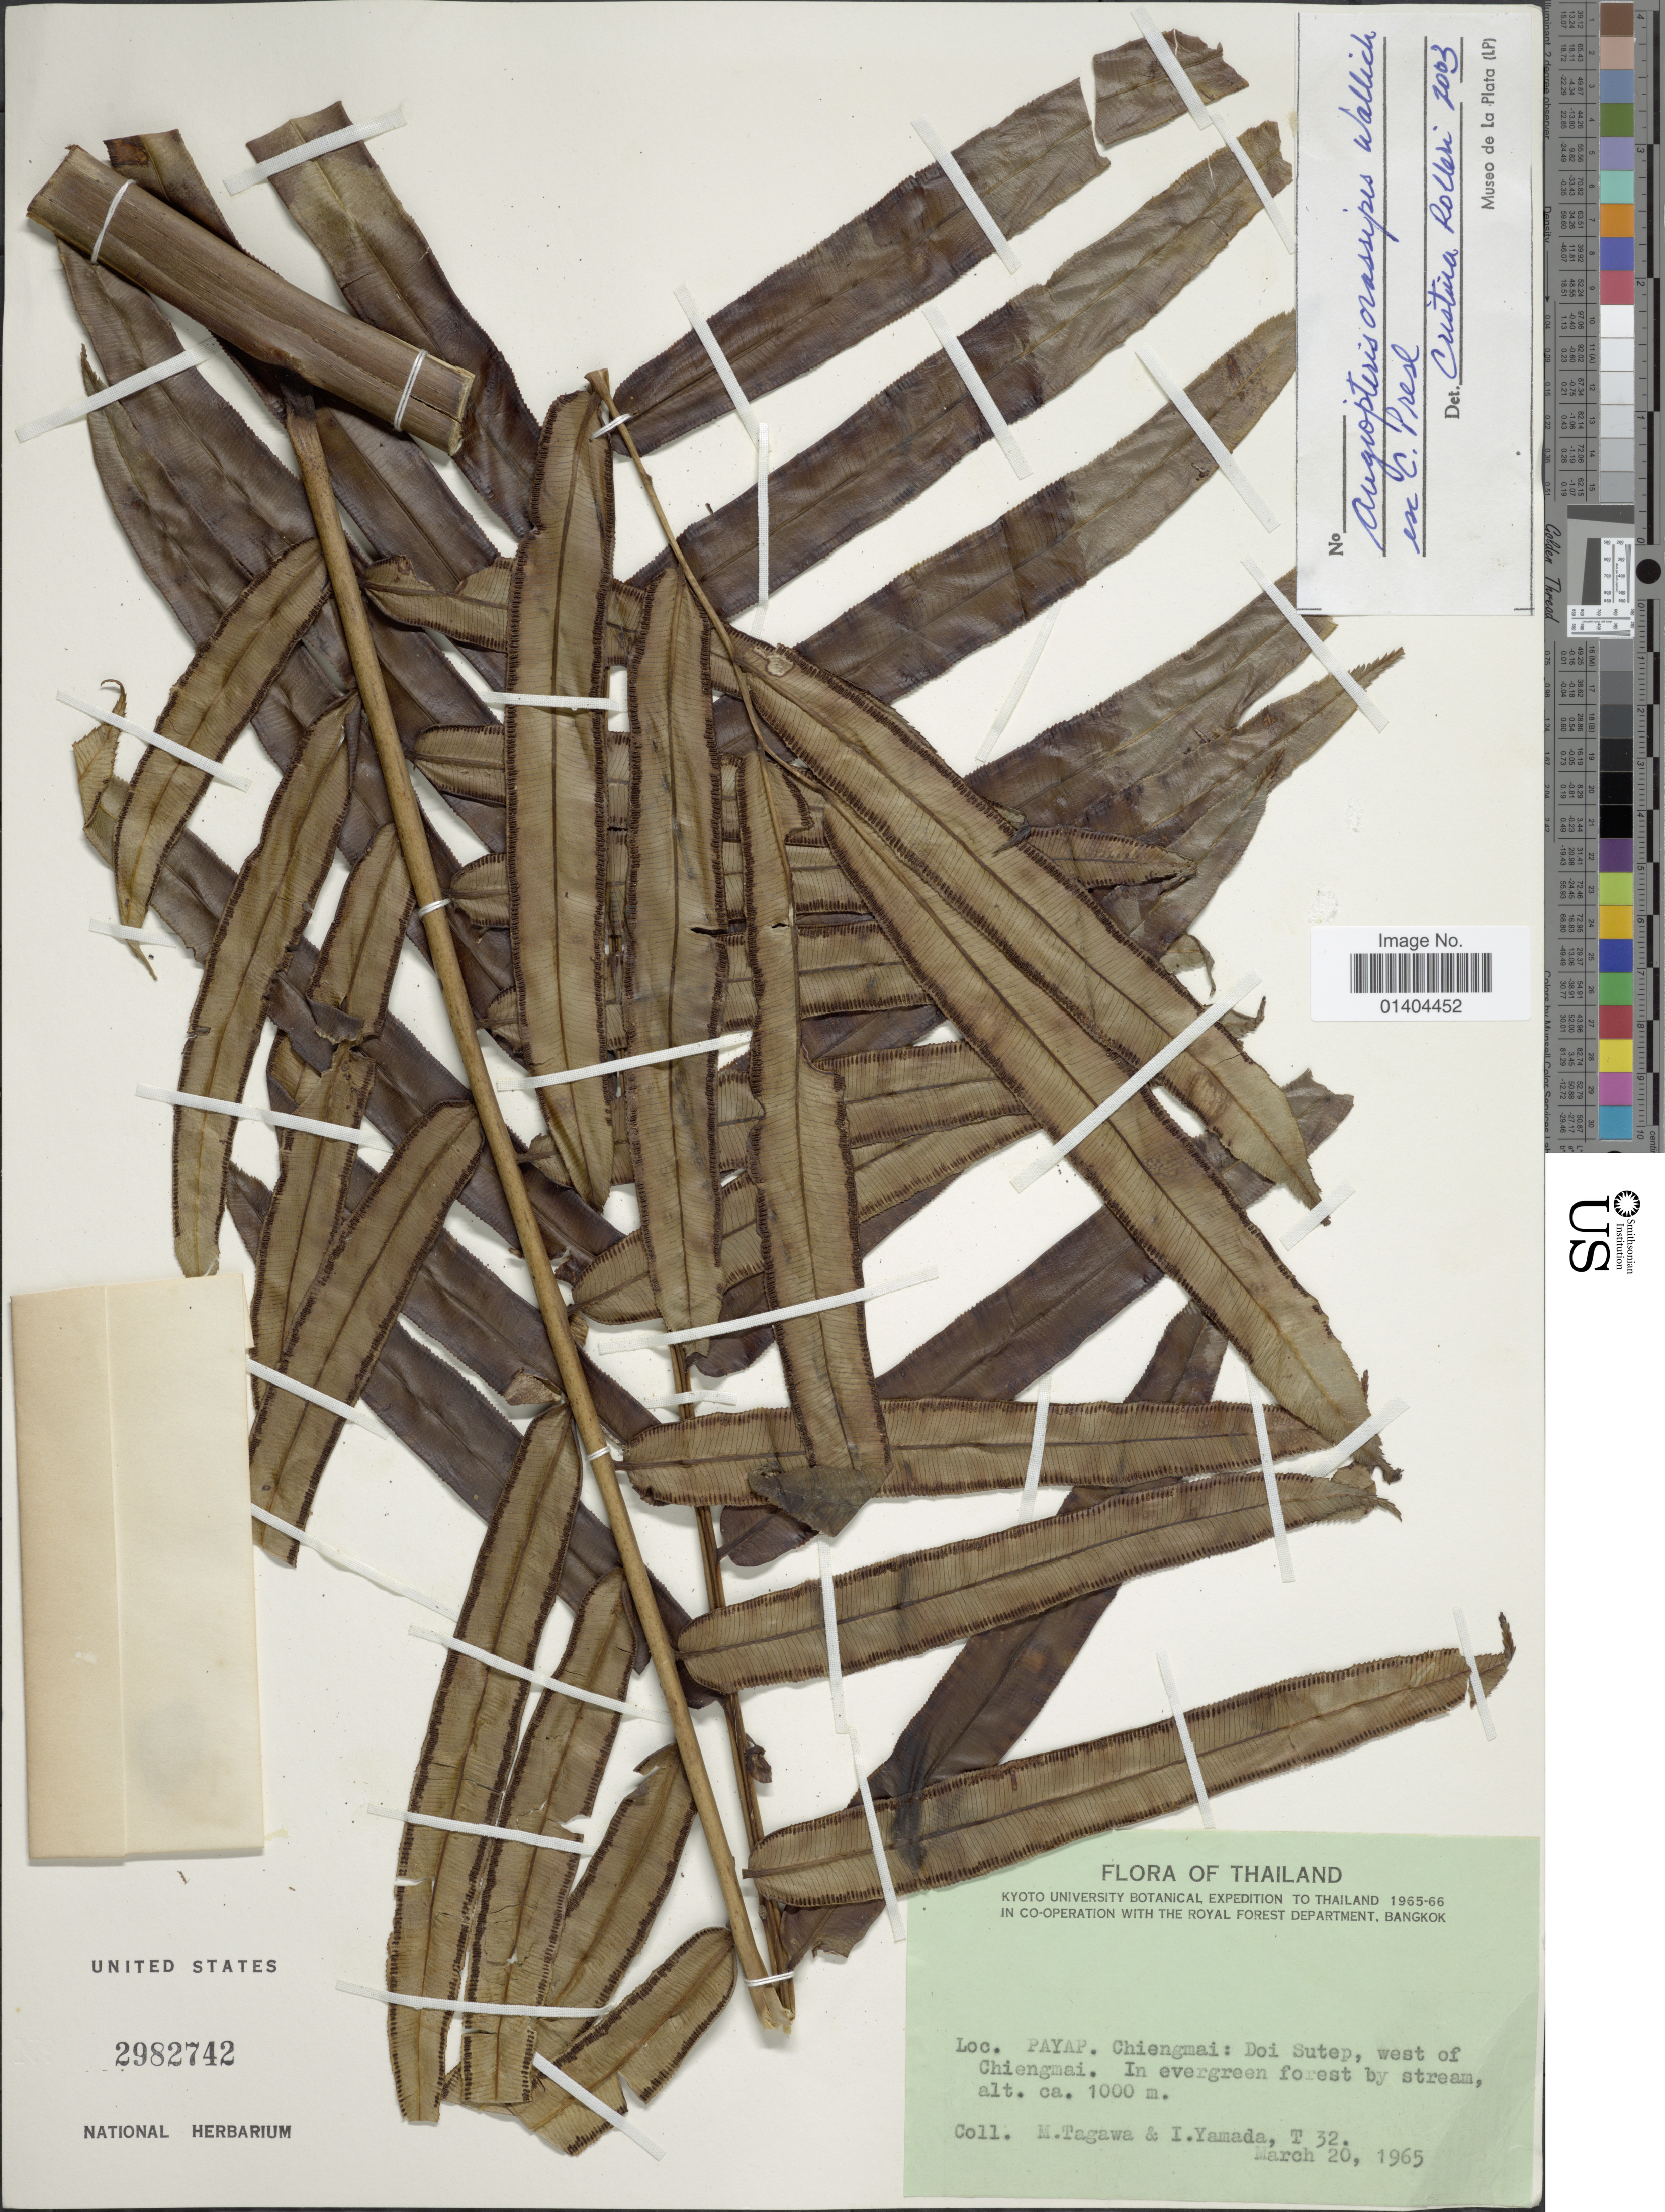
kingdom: Plantae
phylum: Tracheophyta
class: Polypodiopsida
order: Marattiales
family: Marattiaceae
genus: Angiopteris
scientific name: Angiopteris crassipes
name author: Wall. ex C. Presl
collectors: M. Tagawa & I. Yamada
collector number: T32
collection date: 1965-03-20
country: Thailand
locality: Payap. Chiengmai: Doi Sutep, west of Chiengmai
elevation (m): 1000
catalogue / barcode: US 2982742